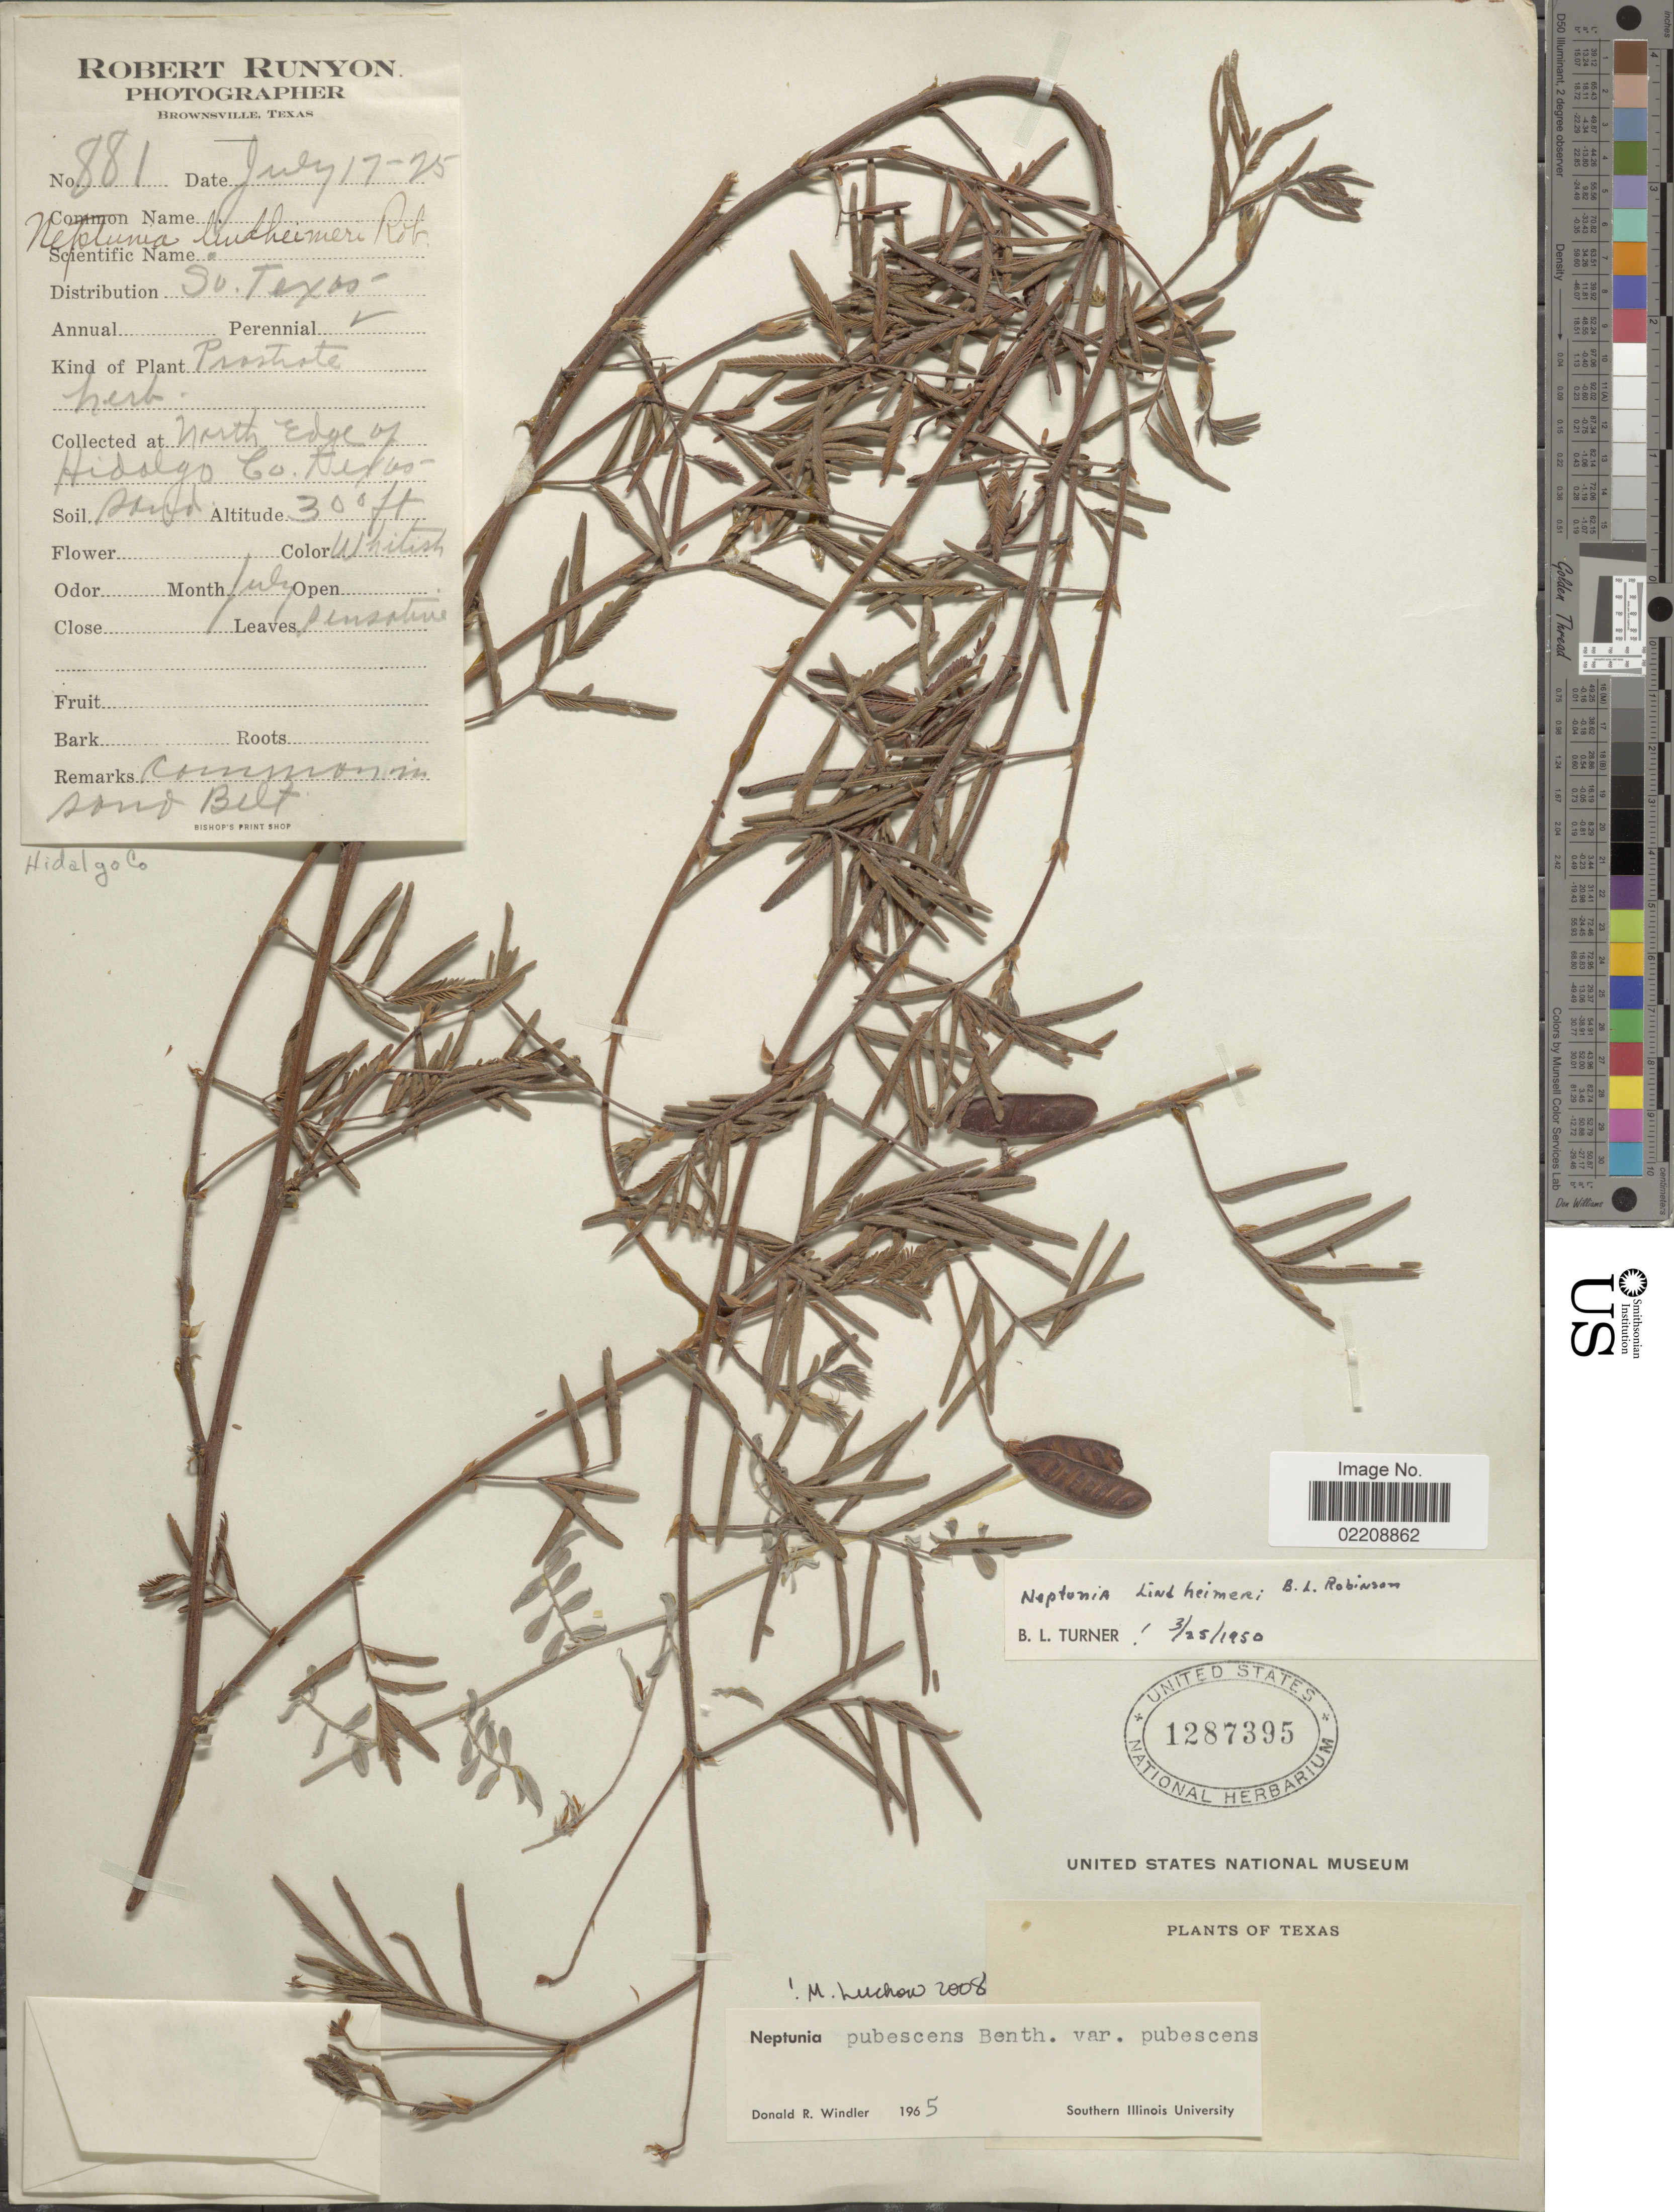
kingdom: Plantae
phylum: Tracheophyta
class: Magnoliopsida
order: Fabales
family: Fabaceae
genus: Neptunia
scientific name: Neptunia pubescens var. pubescens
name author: Benth.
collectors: R. Runyon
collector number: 881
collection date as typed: Transcribed d/m/y: 17/7/25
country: United States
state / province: Texas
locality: North edge of Hidalgo Co.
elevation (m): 91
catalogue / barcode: US 1287395